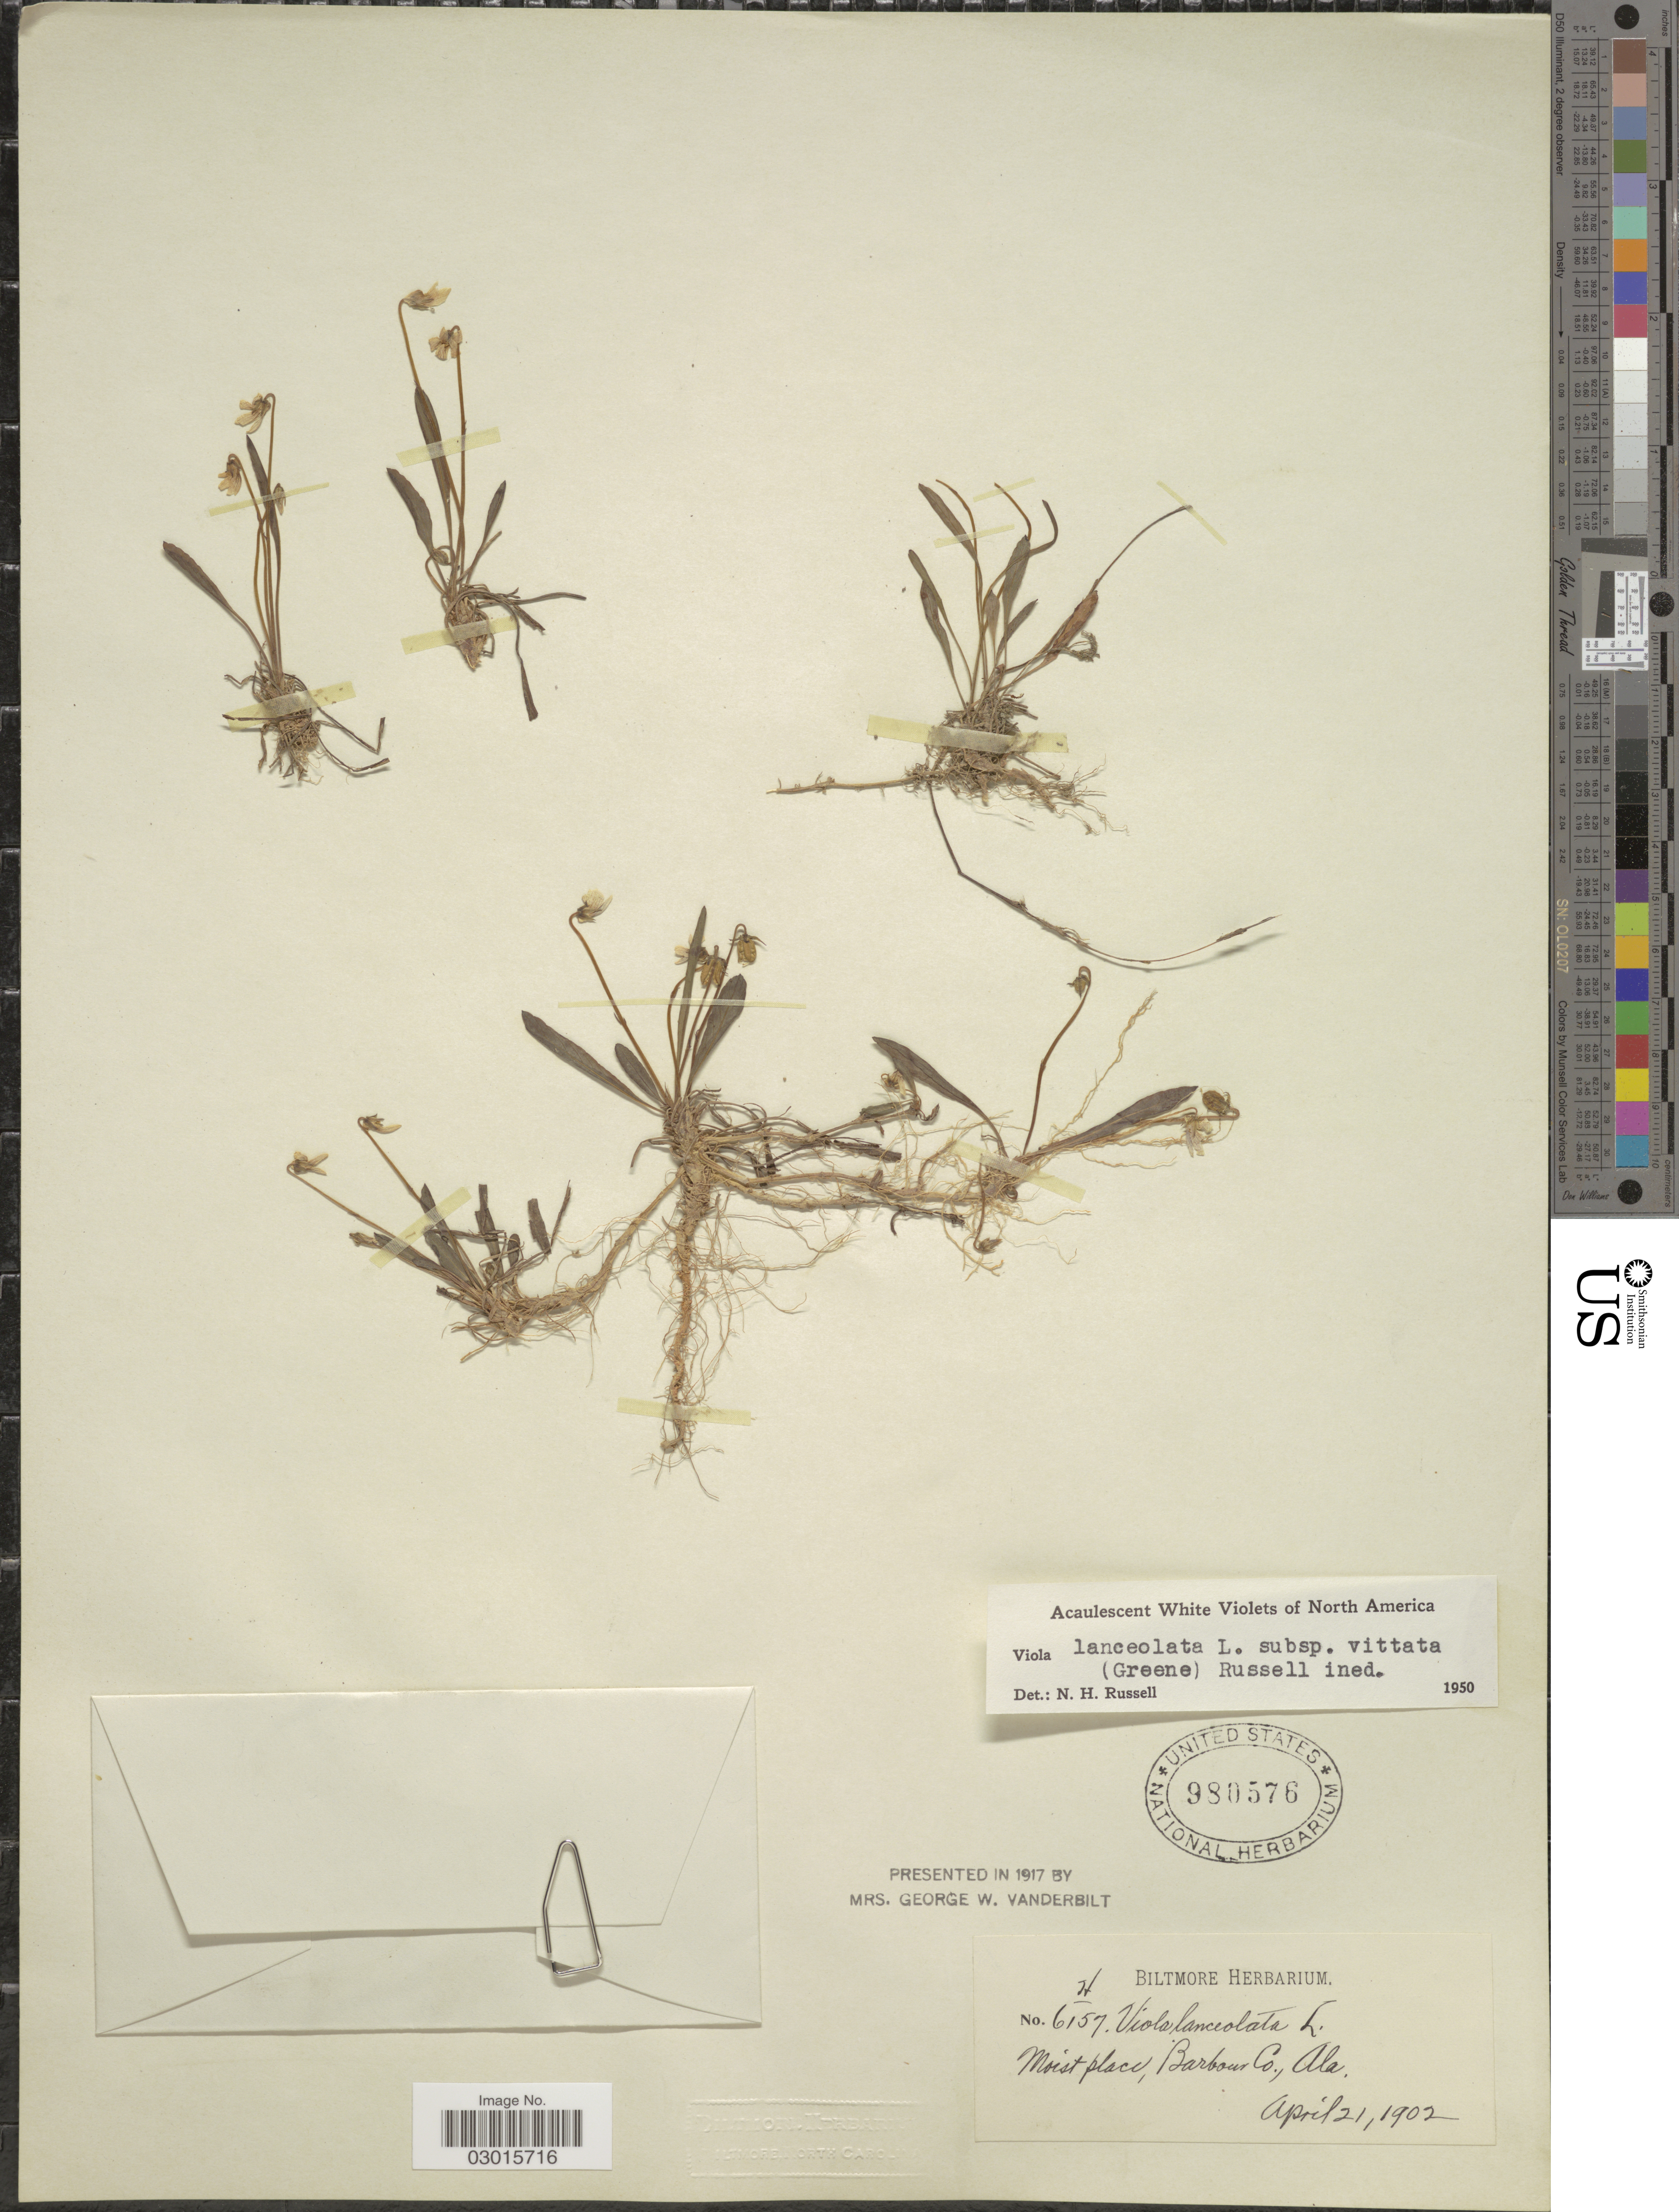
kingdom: Plantae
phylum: Tracheophyta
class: Magnoliopsida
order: Malpighiales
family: Violaceae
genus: Viola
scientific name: Viola lanceolata subsp. vittata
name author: (Greene) N. H. Russell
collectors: ex herb. Biltmore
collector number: H/6157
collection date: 1902-04-21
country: United States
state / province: Alabama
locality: Barbour Co., Ala.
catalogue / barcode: US 980576